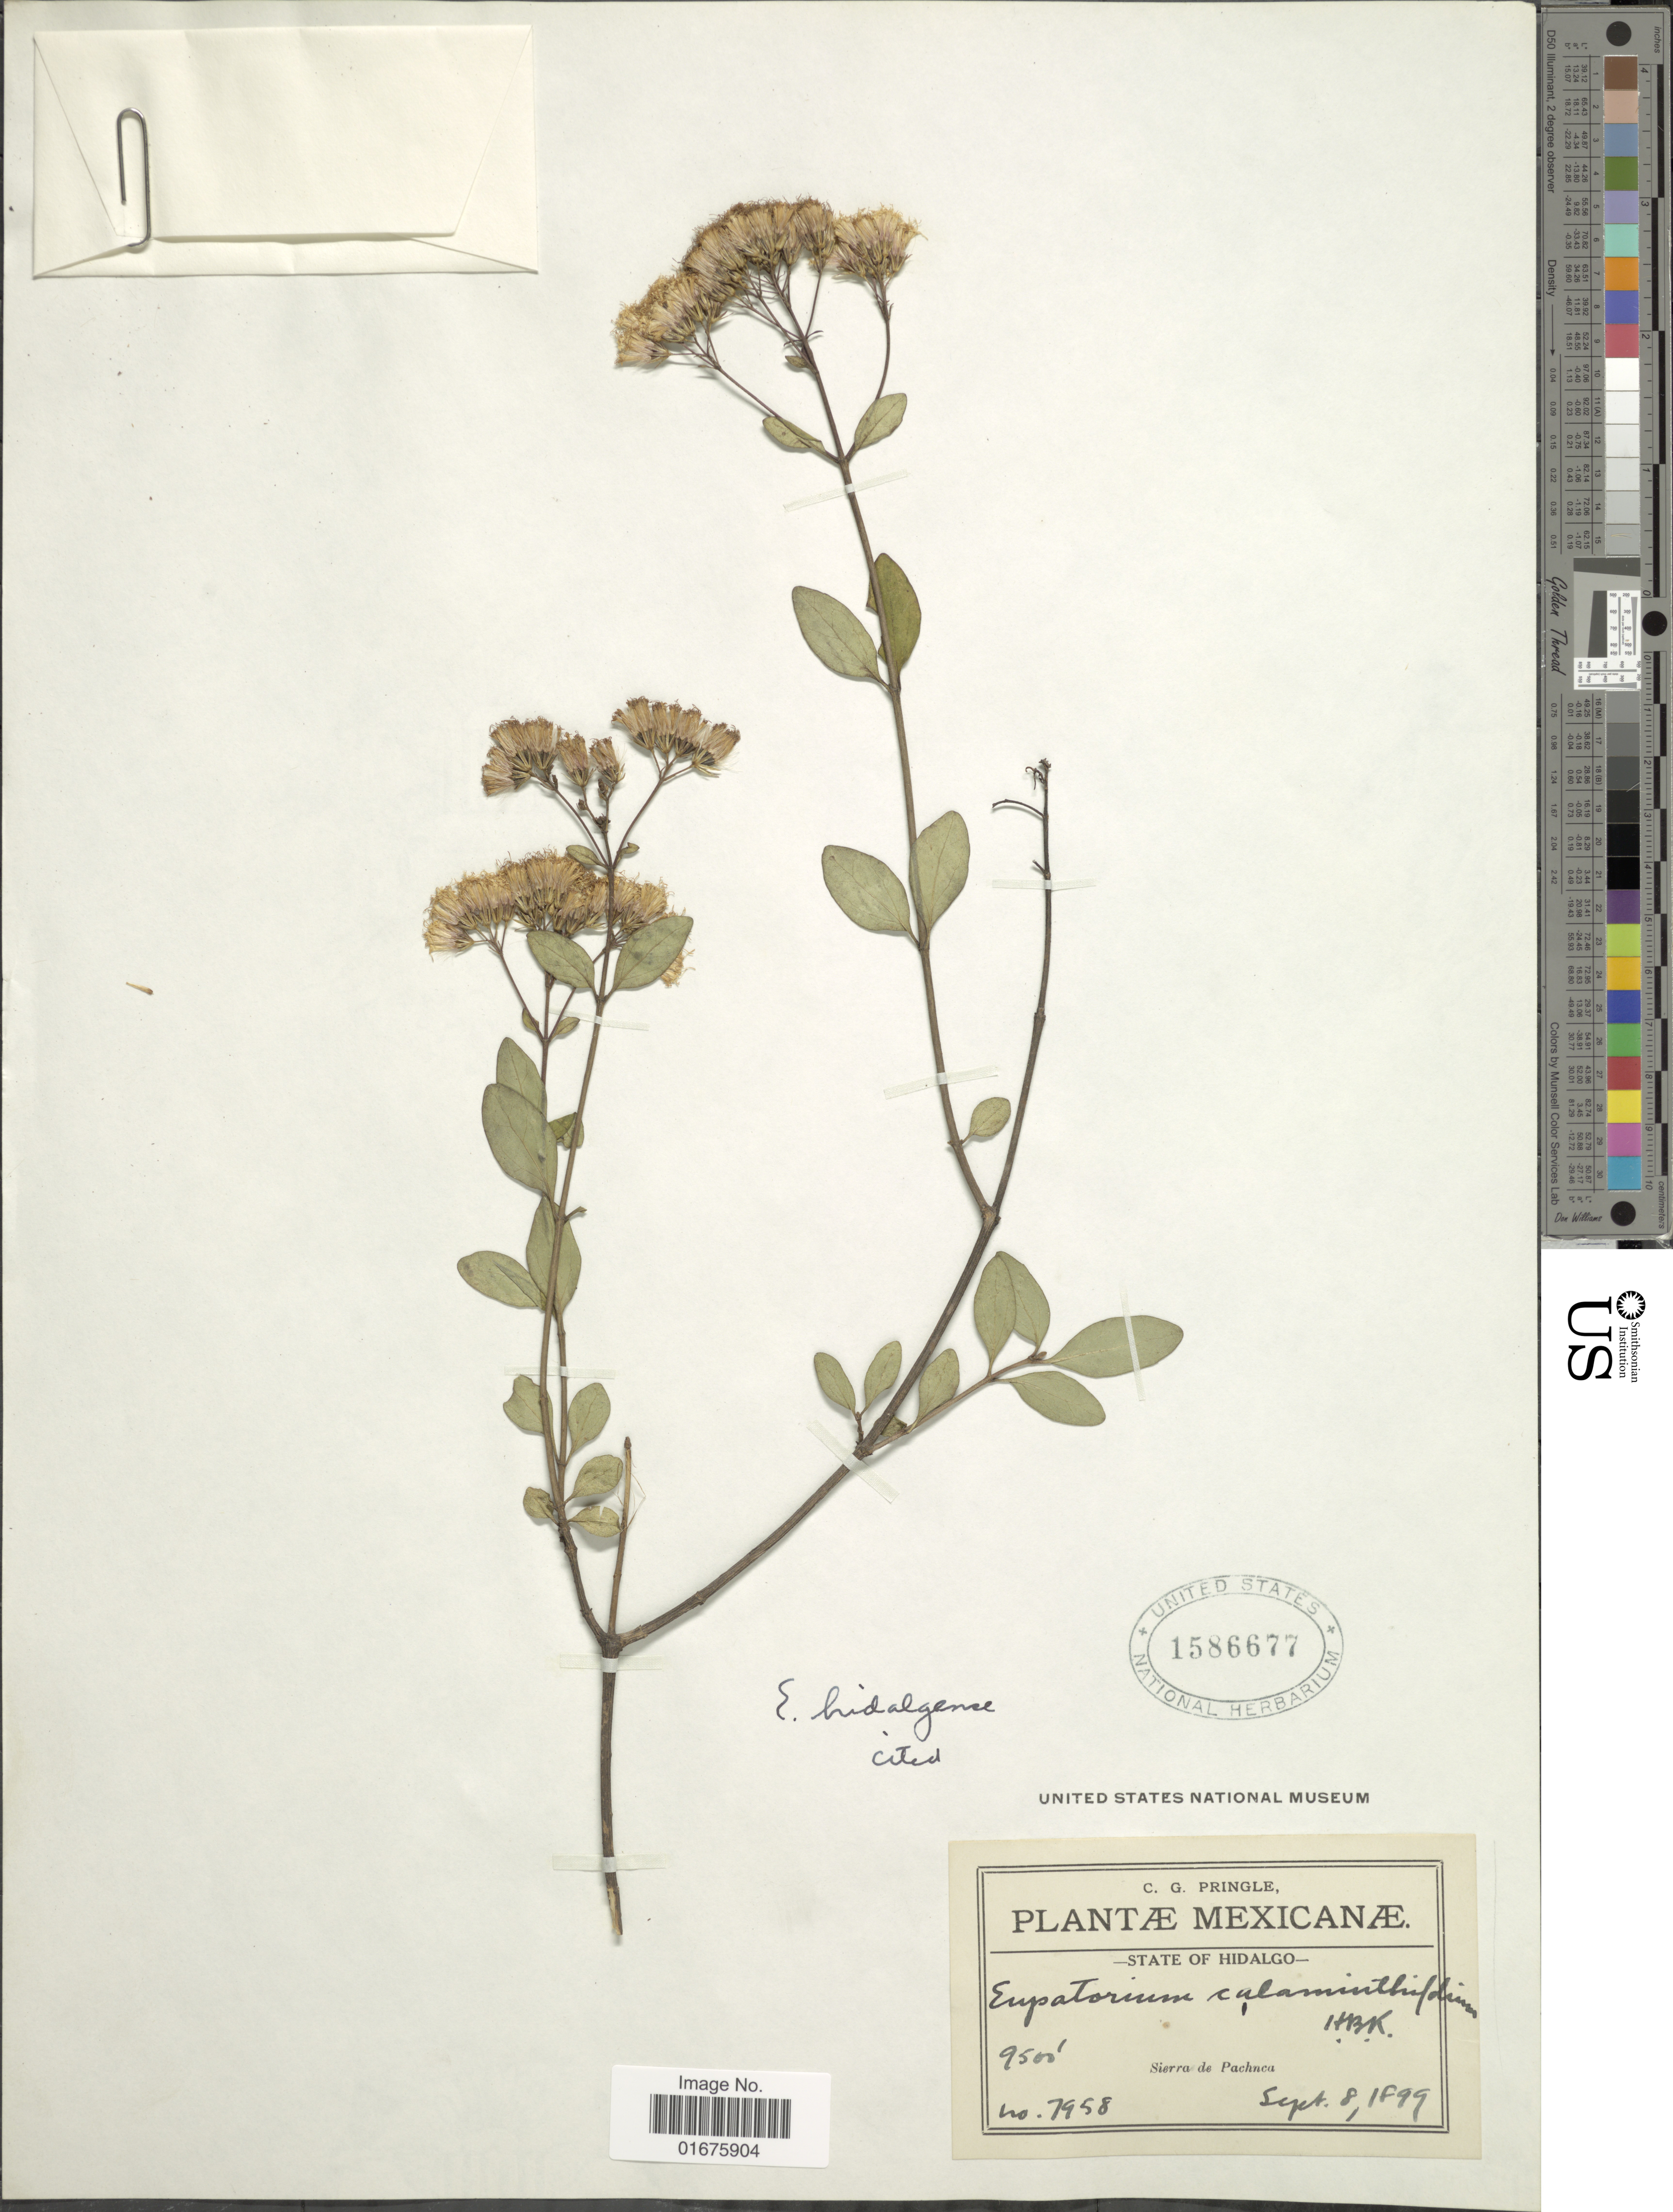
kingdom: Plantae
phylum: Tracheophyta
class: Magnoliopsida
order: Asterales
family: Asteraceae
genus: Ageratina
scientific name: Ageratina hidalgensis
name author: (B.L. Rob.) R.M. King & H. Rob.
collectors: C. G. Pringle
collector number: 7958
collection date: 1899-09-08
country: Mexico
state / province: Hidalgo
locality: Sierra de pachnca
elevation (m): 2896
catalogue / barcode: US 1586677